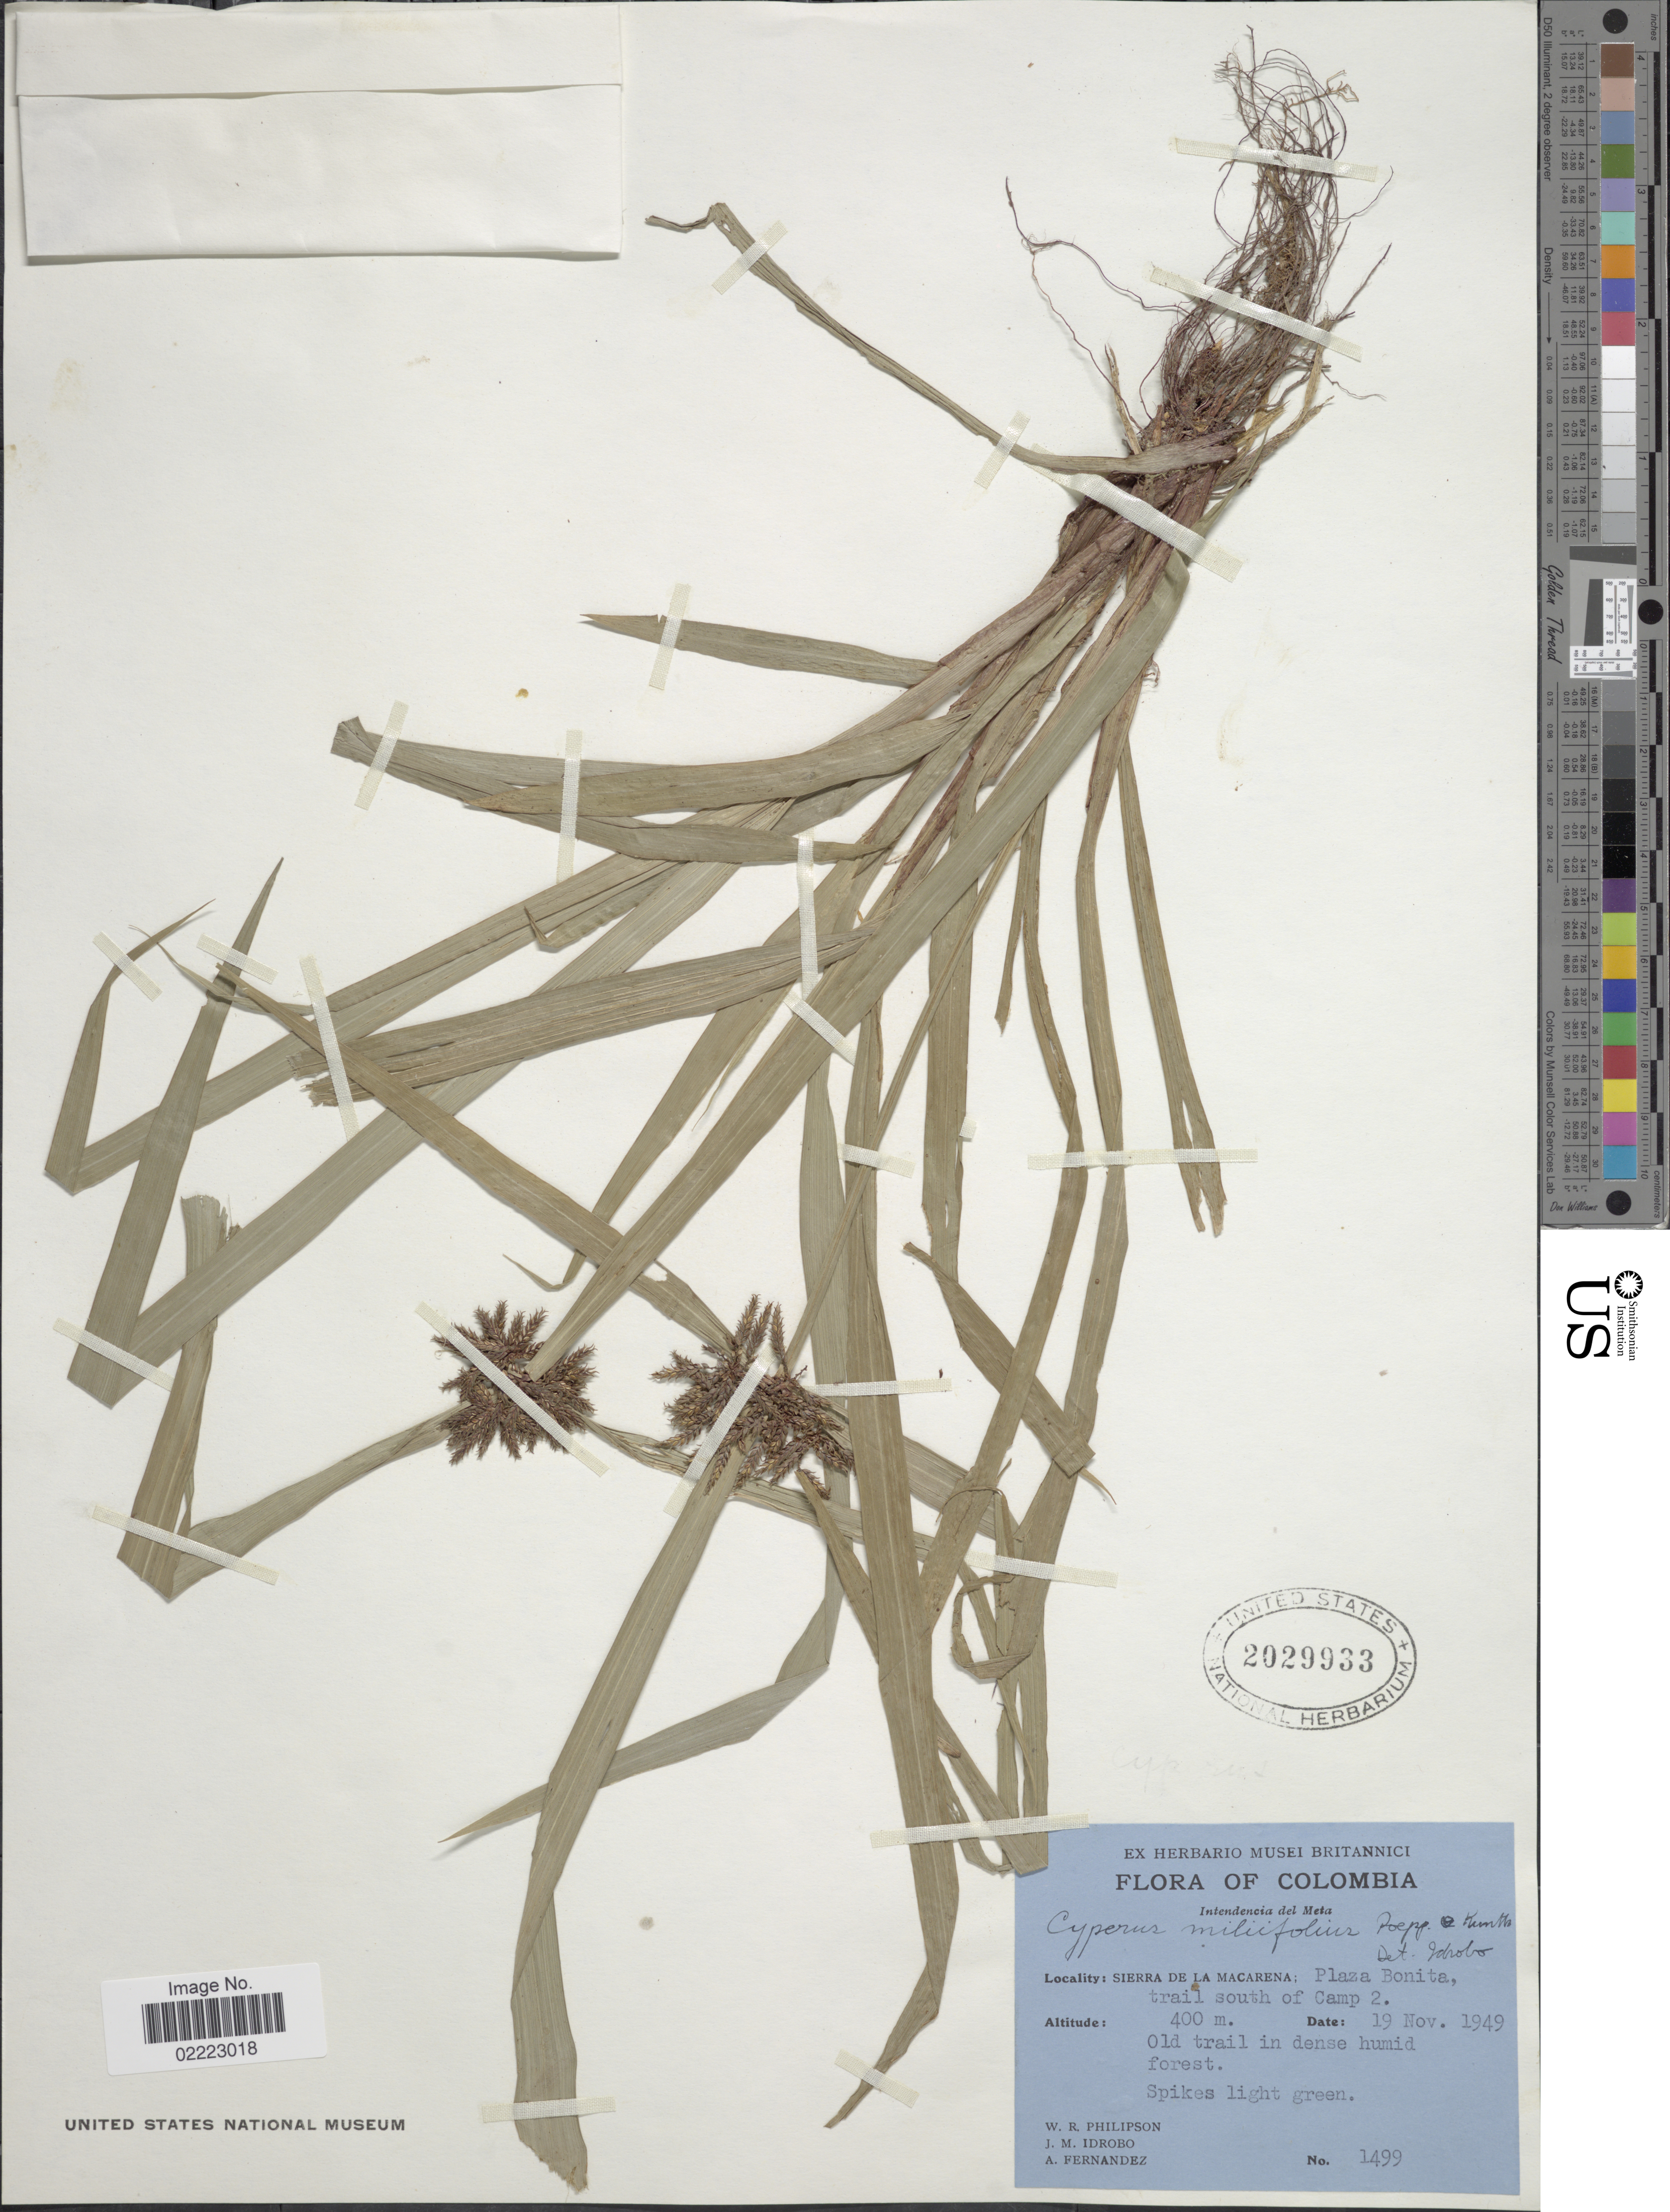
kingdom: Plantae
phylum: Tracheophyta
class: Liliopsida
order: Poales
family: Cyperaceae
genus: Cyperus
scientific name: Cyperus miliifolius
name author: Poepp. & Kunth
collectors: W. R. Philipson, J. M. Idrobo & A. Fernandez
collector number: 1499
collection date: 1949-11-19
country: Colombia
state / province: Meta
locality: Intendencia del Meta. Sierra de la Macarena; Plaza Bonita. trail south of Camp 2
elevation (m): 400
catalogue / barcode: US 2029933